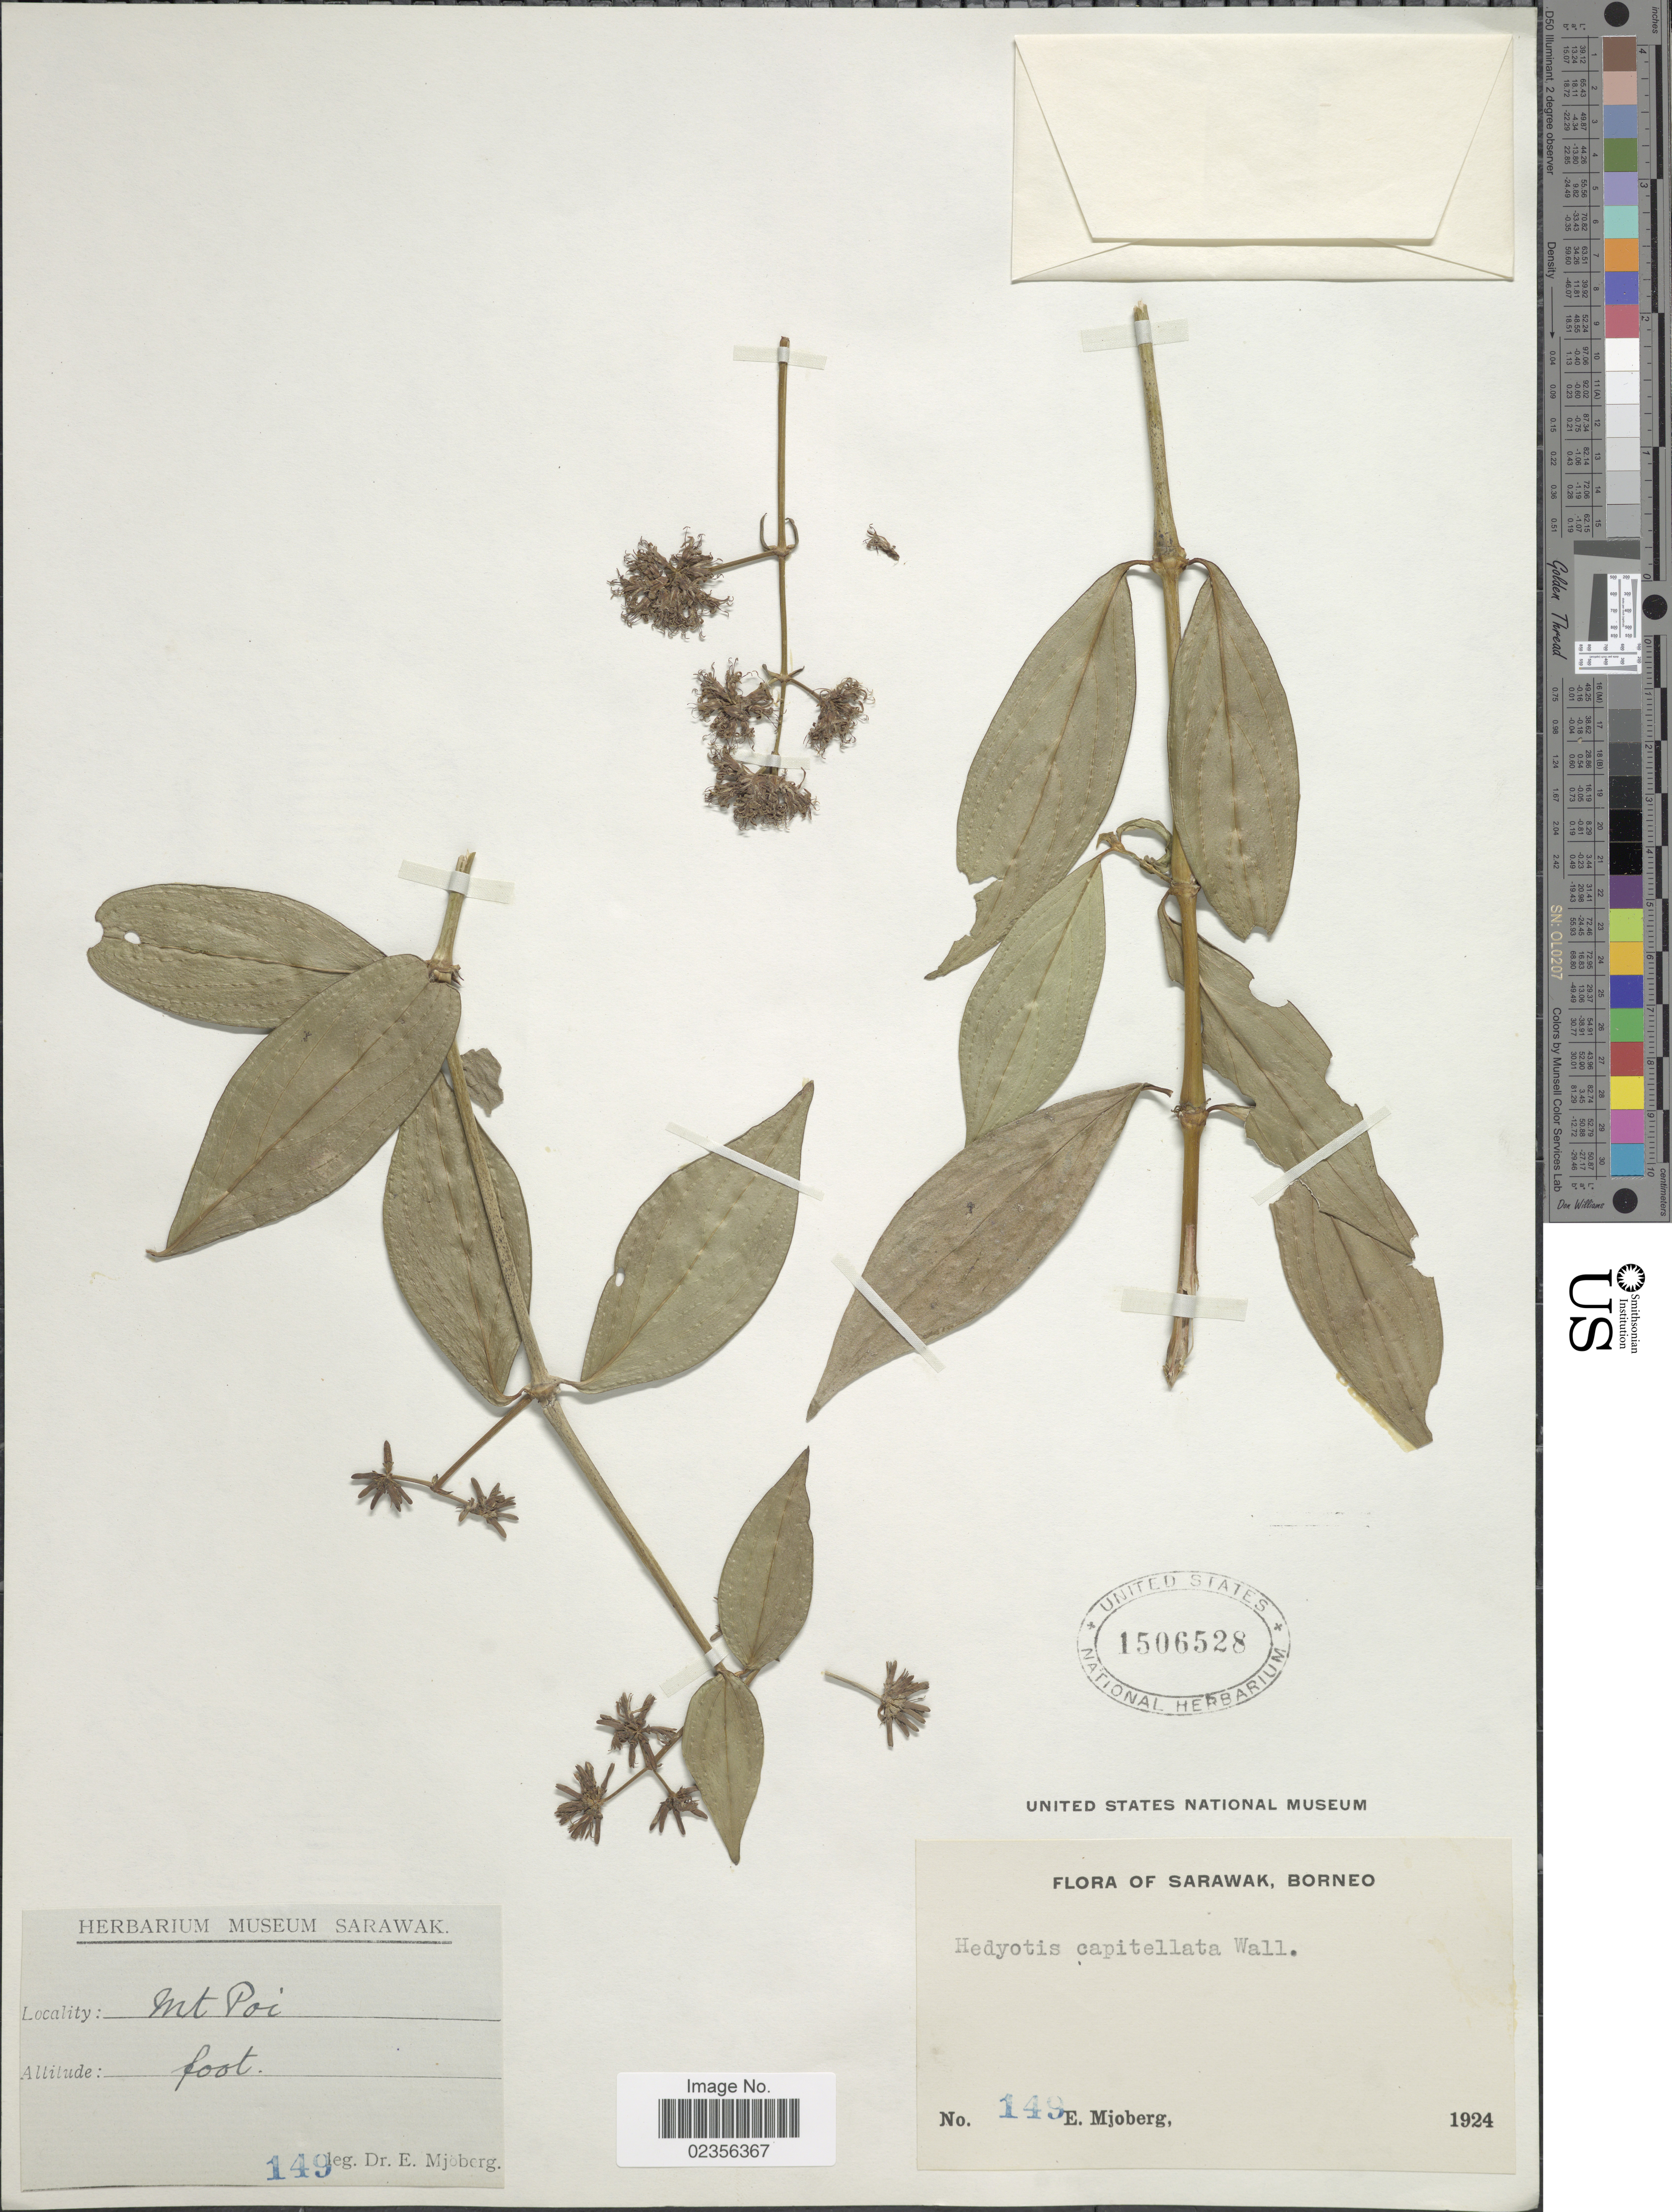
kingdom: Plantae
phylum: Tracheophyta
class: Magnoliopsida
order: Gentianales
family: Rubiaceae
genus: Hedyotis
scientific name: Hedyotis capitellata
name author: Wall.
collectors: E. Mjoberg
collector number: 149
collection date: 1924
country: Malaysia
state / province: Sarawak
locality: Sarawak, Borneo, Mt. Poi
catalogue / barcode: US 1506528